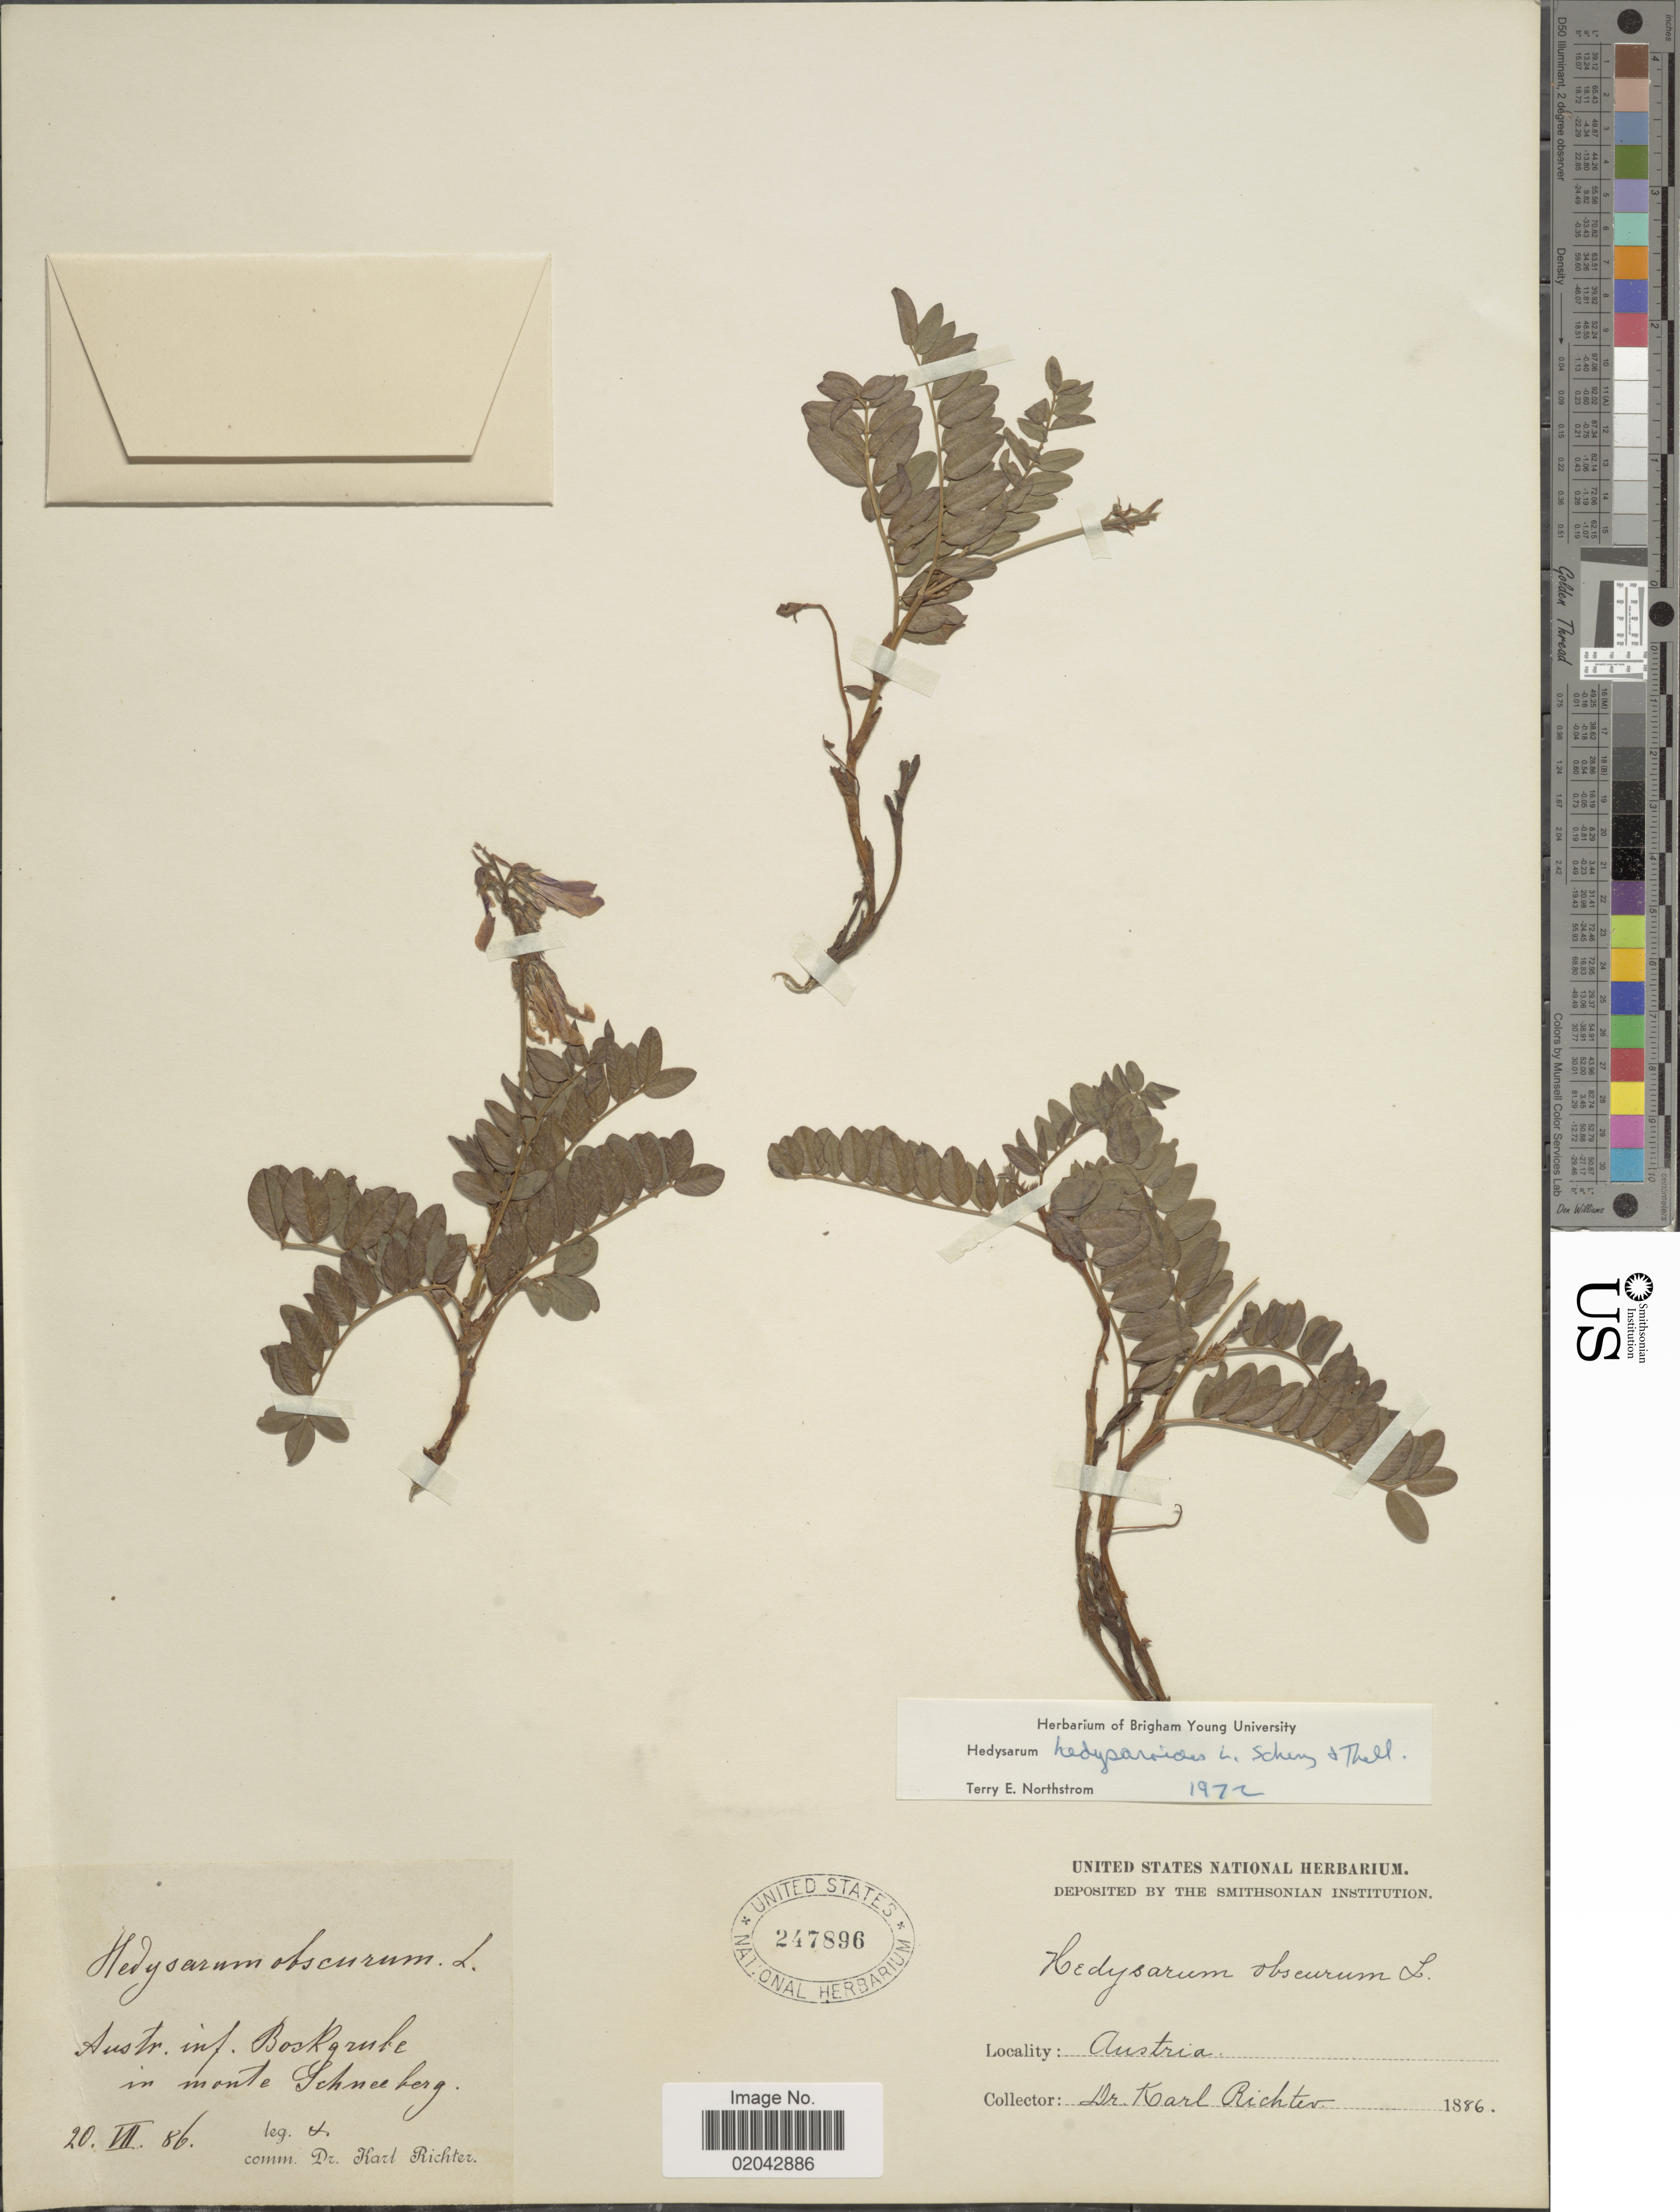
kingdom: Plantae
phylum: Tracheophyta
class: Magnoliopsida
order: Fabales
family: Fabaceae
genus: Hedysarum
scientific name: Hedysarum hedysaroides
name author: (L.) Schinz & Thell.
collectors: K. Richter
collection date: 1886-07-20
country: Austria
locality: Inf. Bockgrube, in monte Schneeberg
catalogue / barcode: US 247896